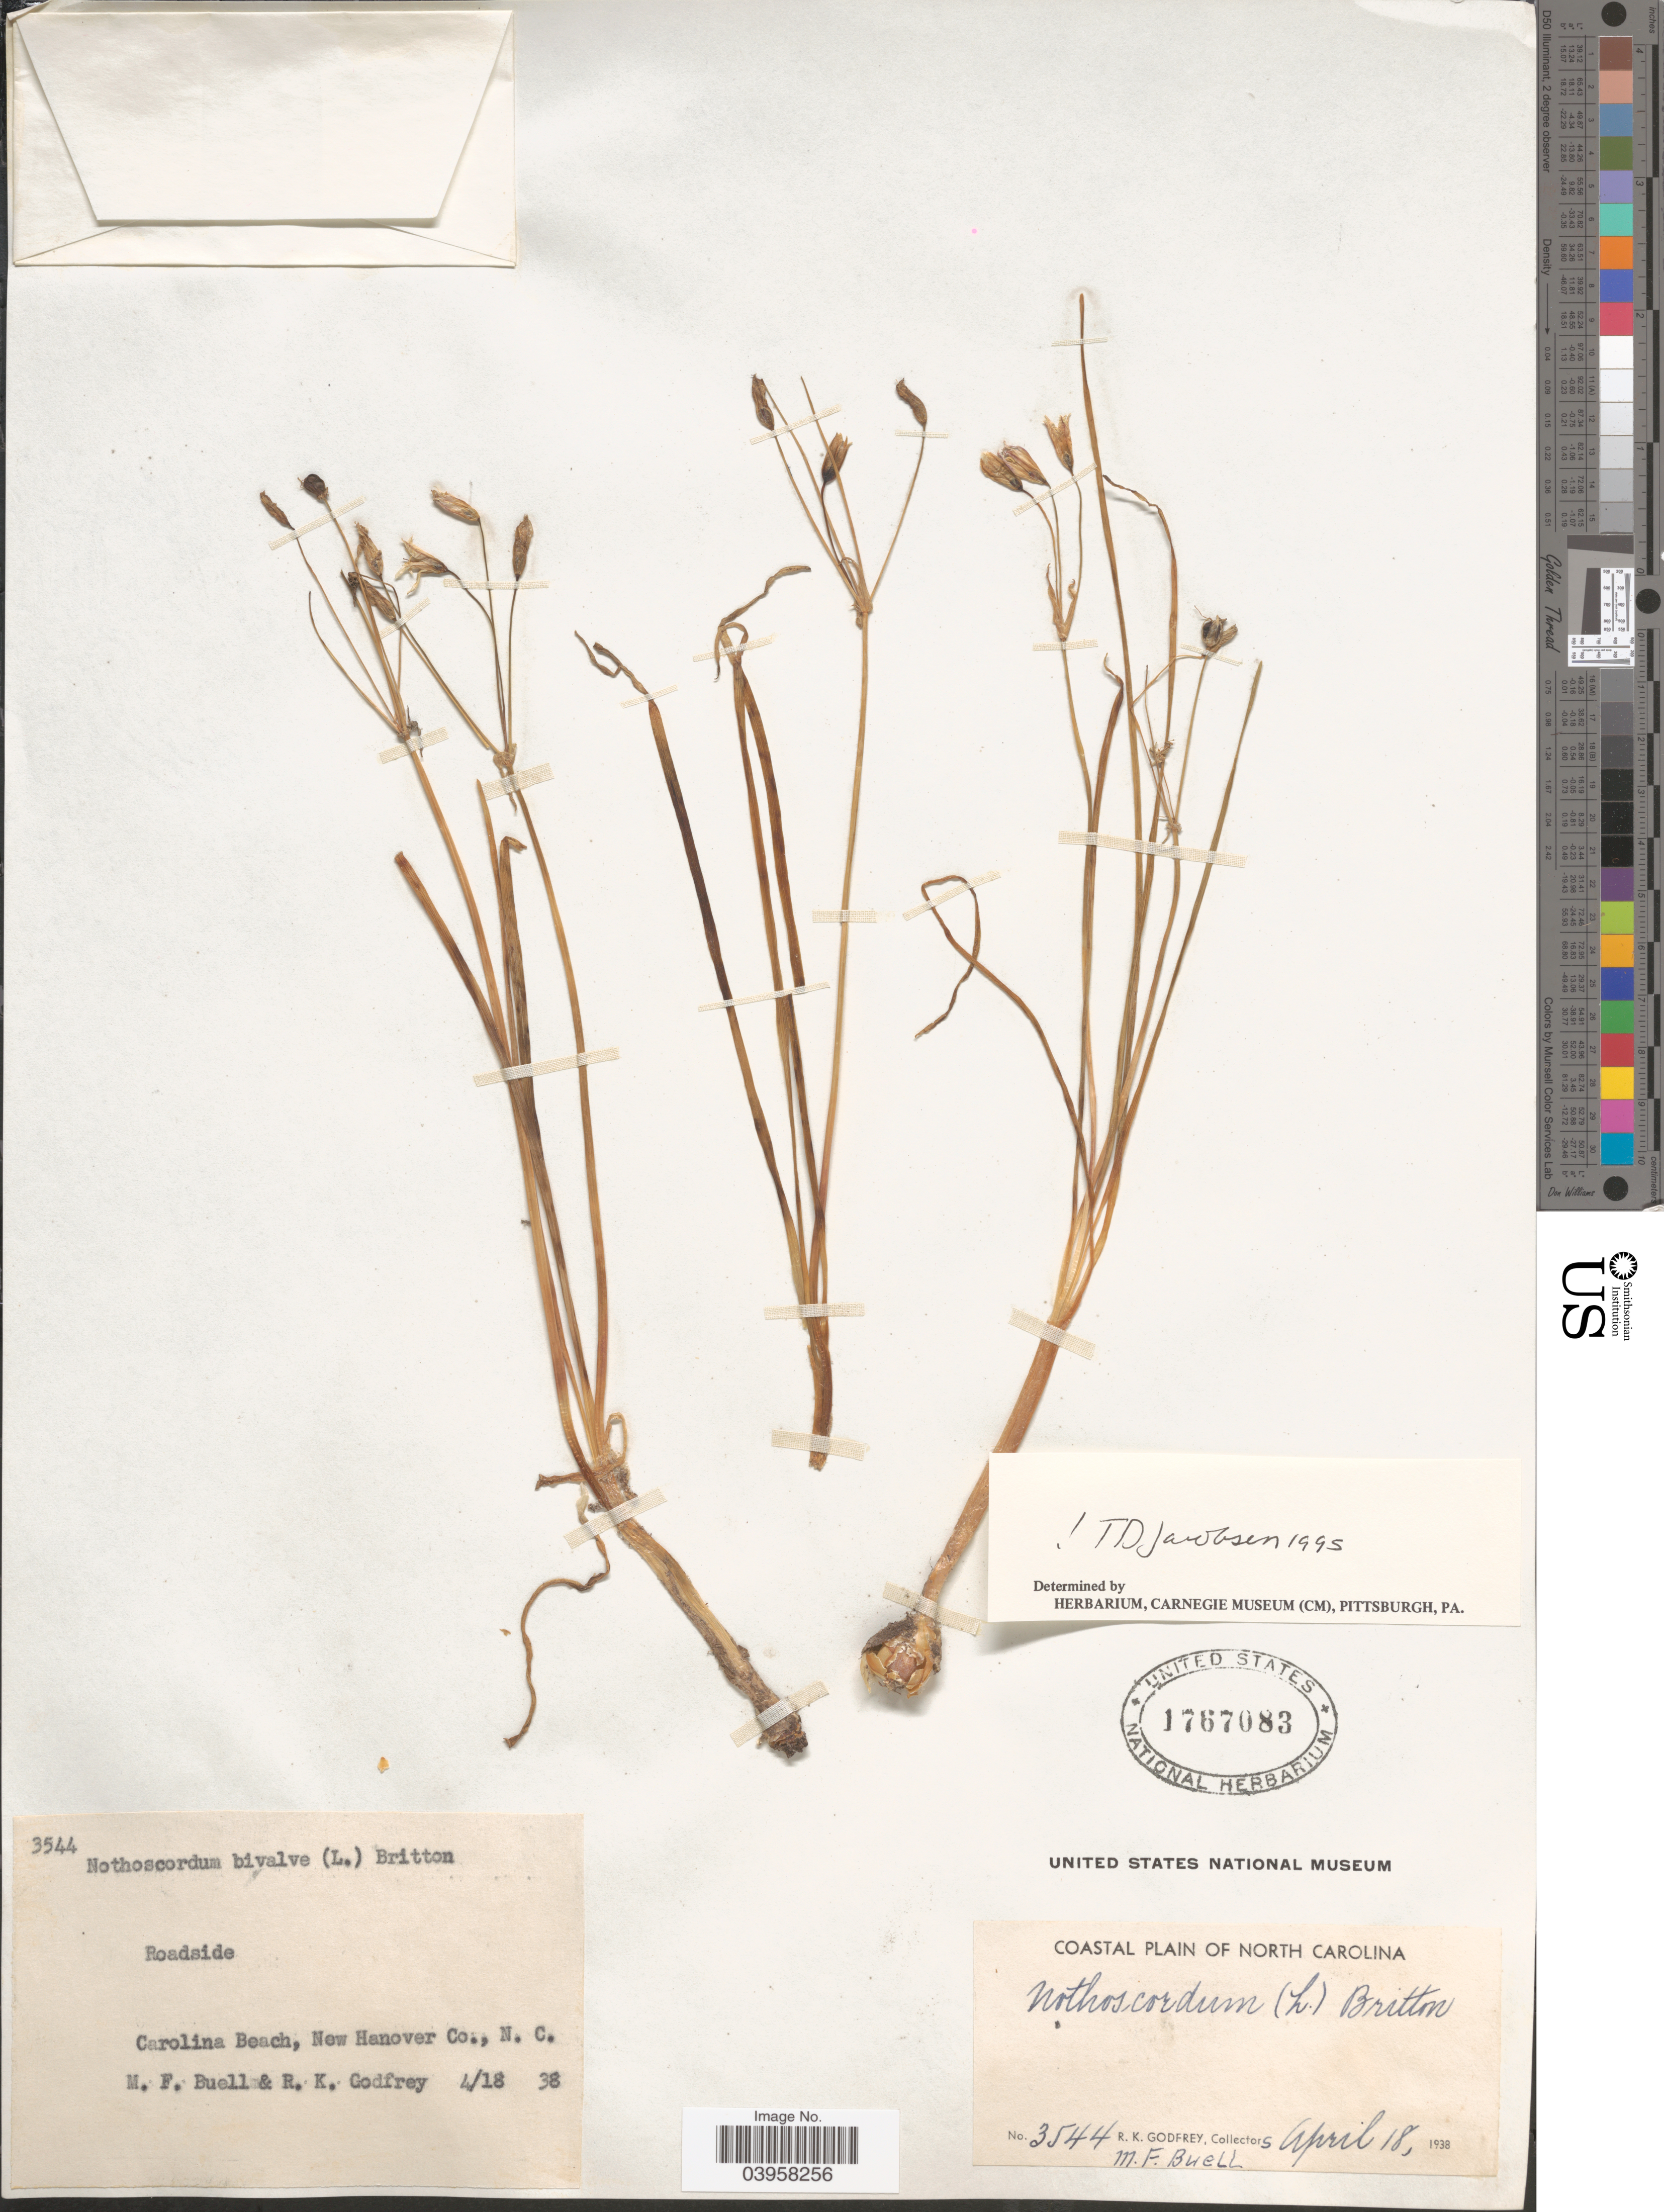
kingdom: Plantae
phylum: Tracheophyta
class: Liliopsida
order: Asparagales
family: Amaryllidaceae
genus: Nothoscordum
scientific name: Nothoscordum bivalve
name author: (L.) Britton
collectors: M. Buell & R. K. Godfrey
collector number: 3544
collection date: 1938-04-18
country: United States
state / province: North Carolina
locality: Carolina Beach, New Hanover Co.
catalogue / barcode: US 1767083